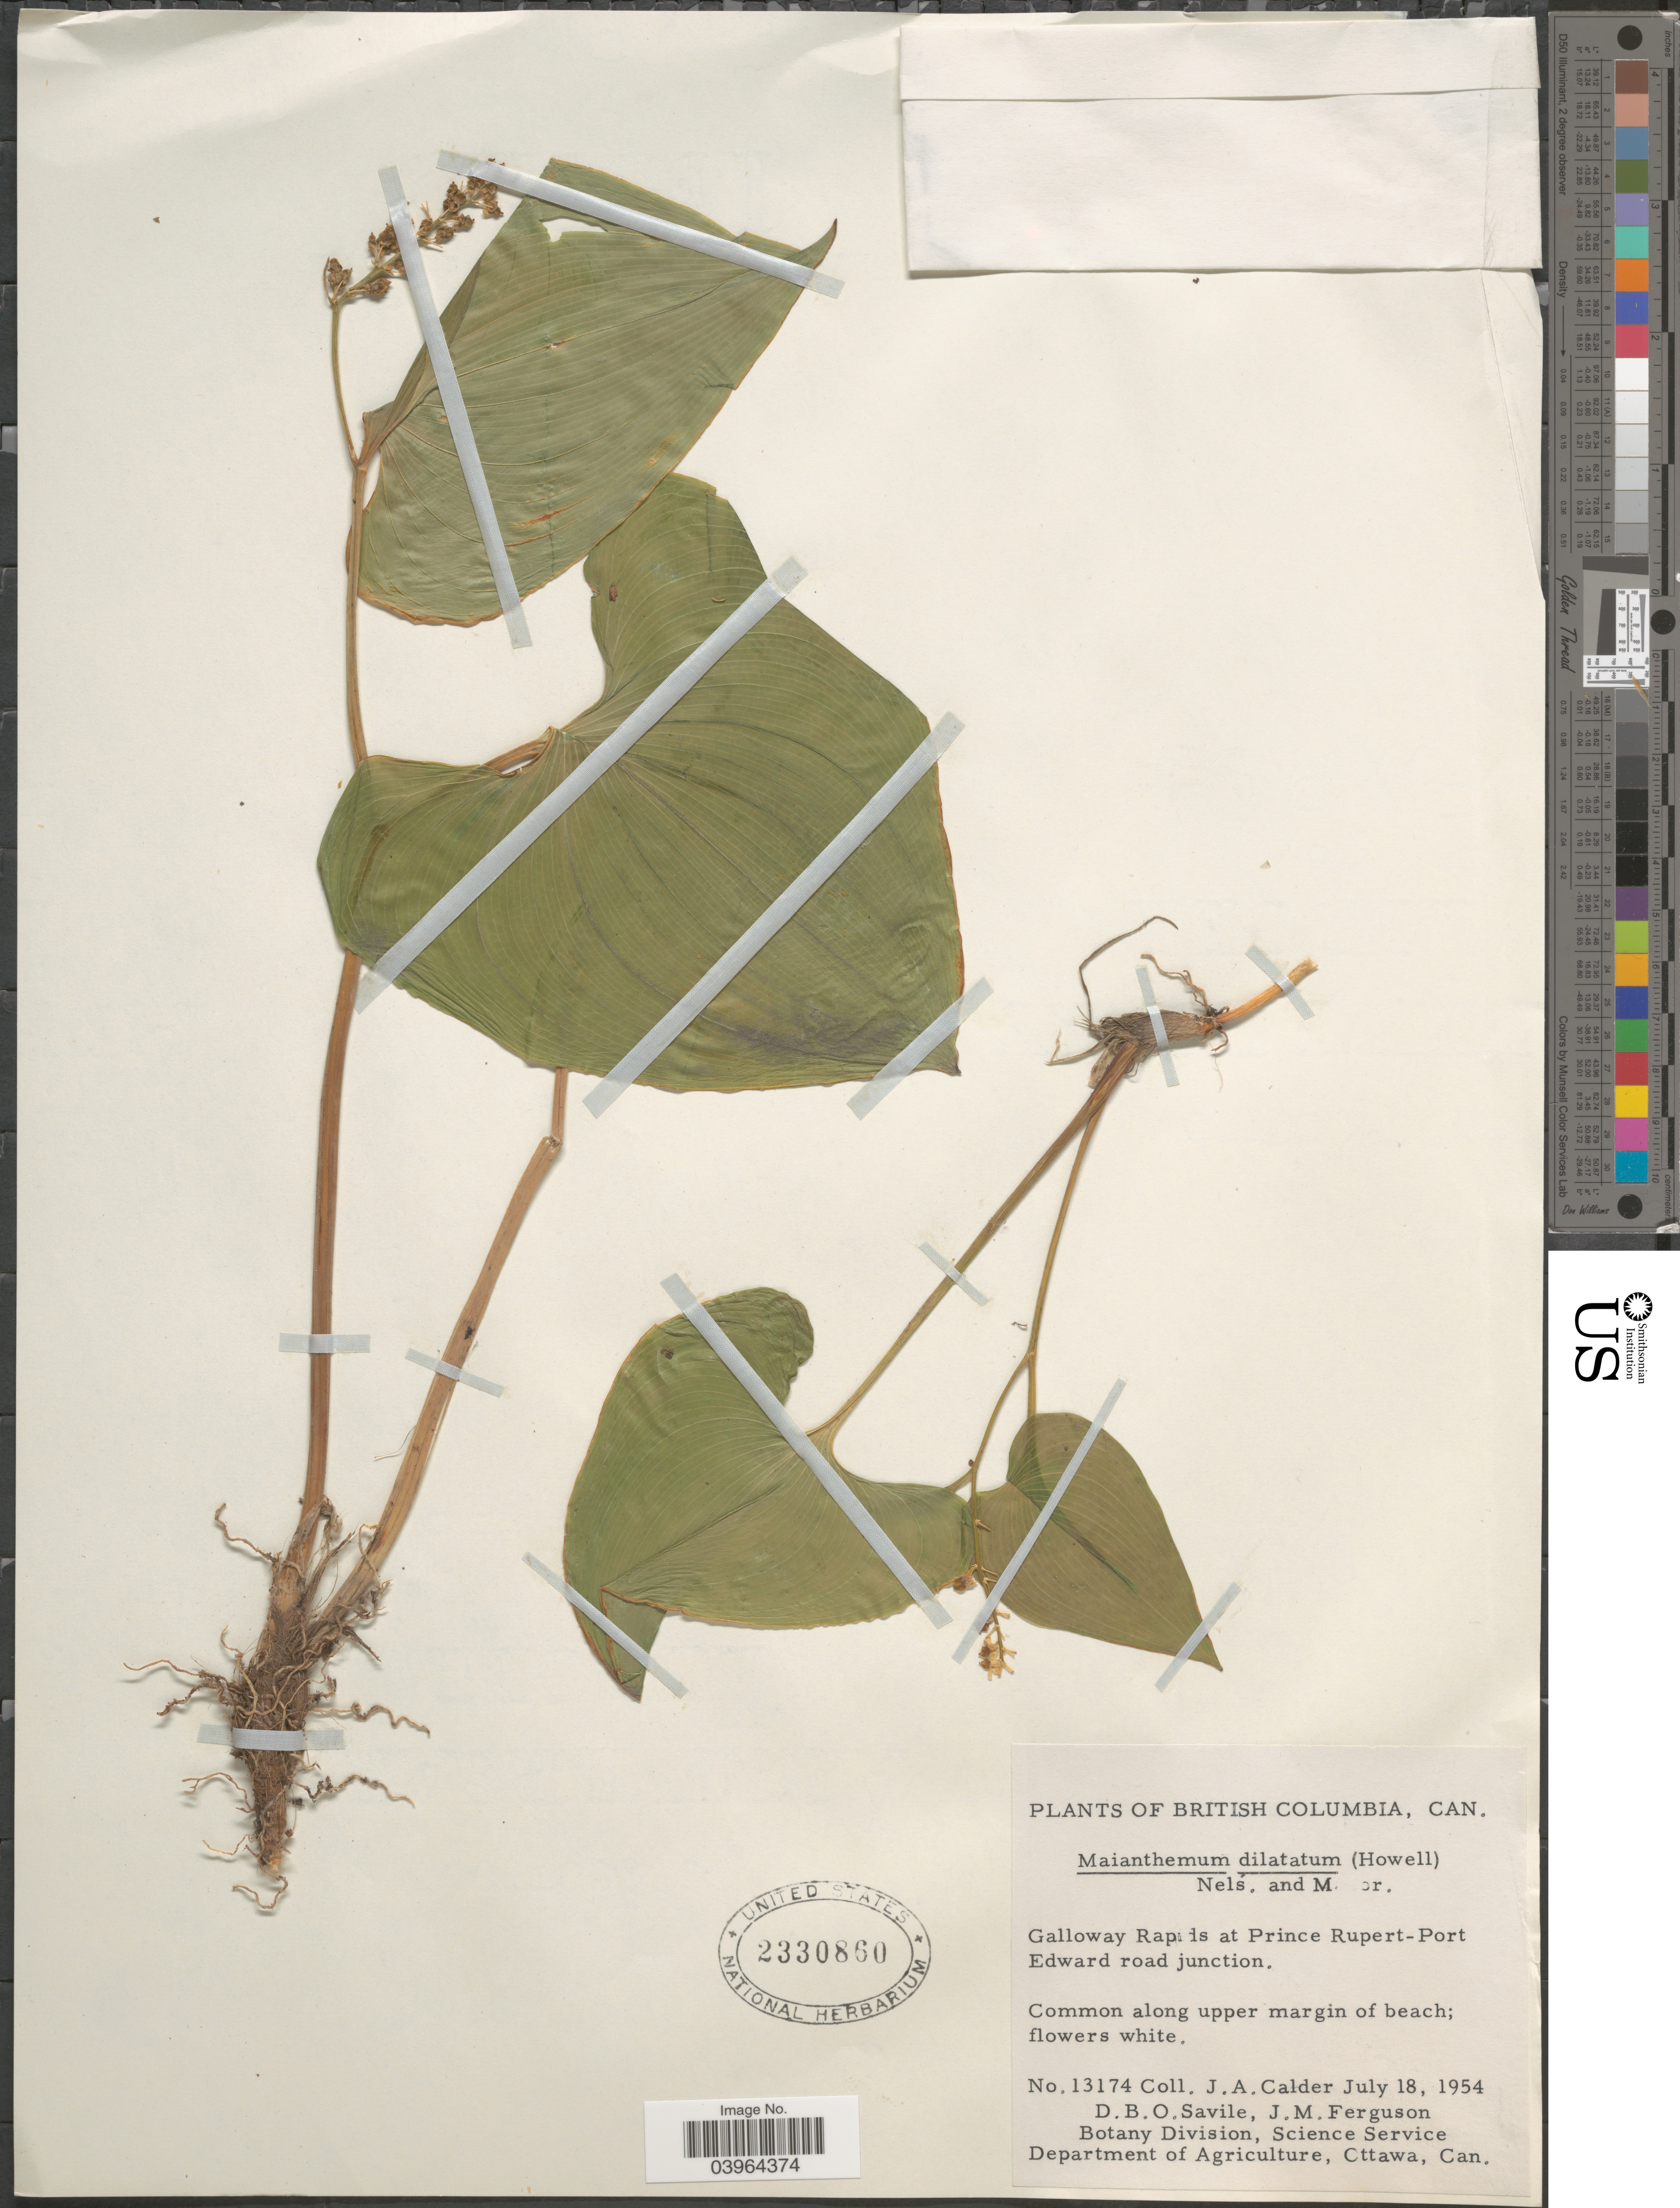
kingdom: Plantae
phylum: Tracheophyta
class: Liliopsida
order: Asparagales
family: Asparagaceae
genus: Maianthemum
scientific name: Maianthemum canadense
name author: Desf.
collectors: J. A. Calder, D. Savile & J. M. Ferguson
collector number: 13174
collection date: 1954-07-18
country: Canada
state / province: British Columbia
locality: Galloway Rap: is at Prince Rupert-Port Edward road junction.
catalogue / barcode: US 2330860